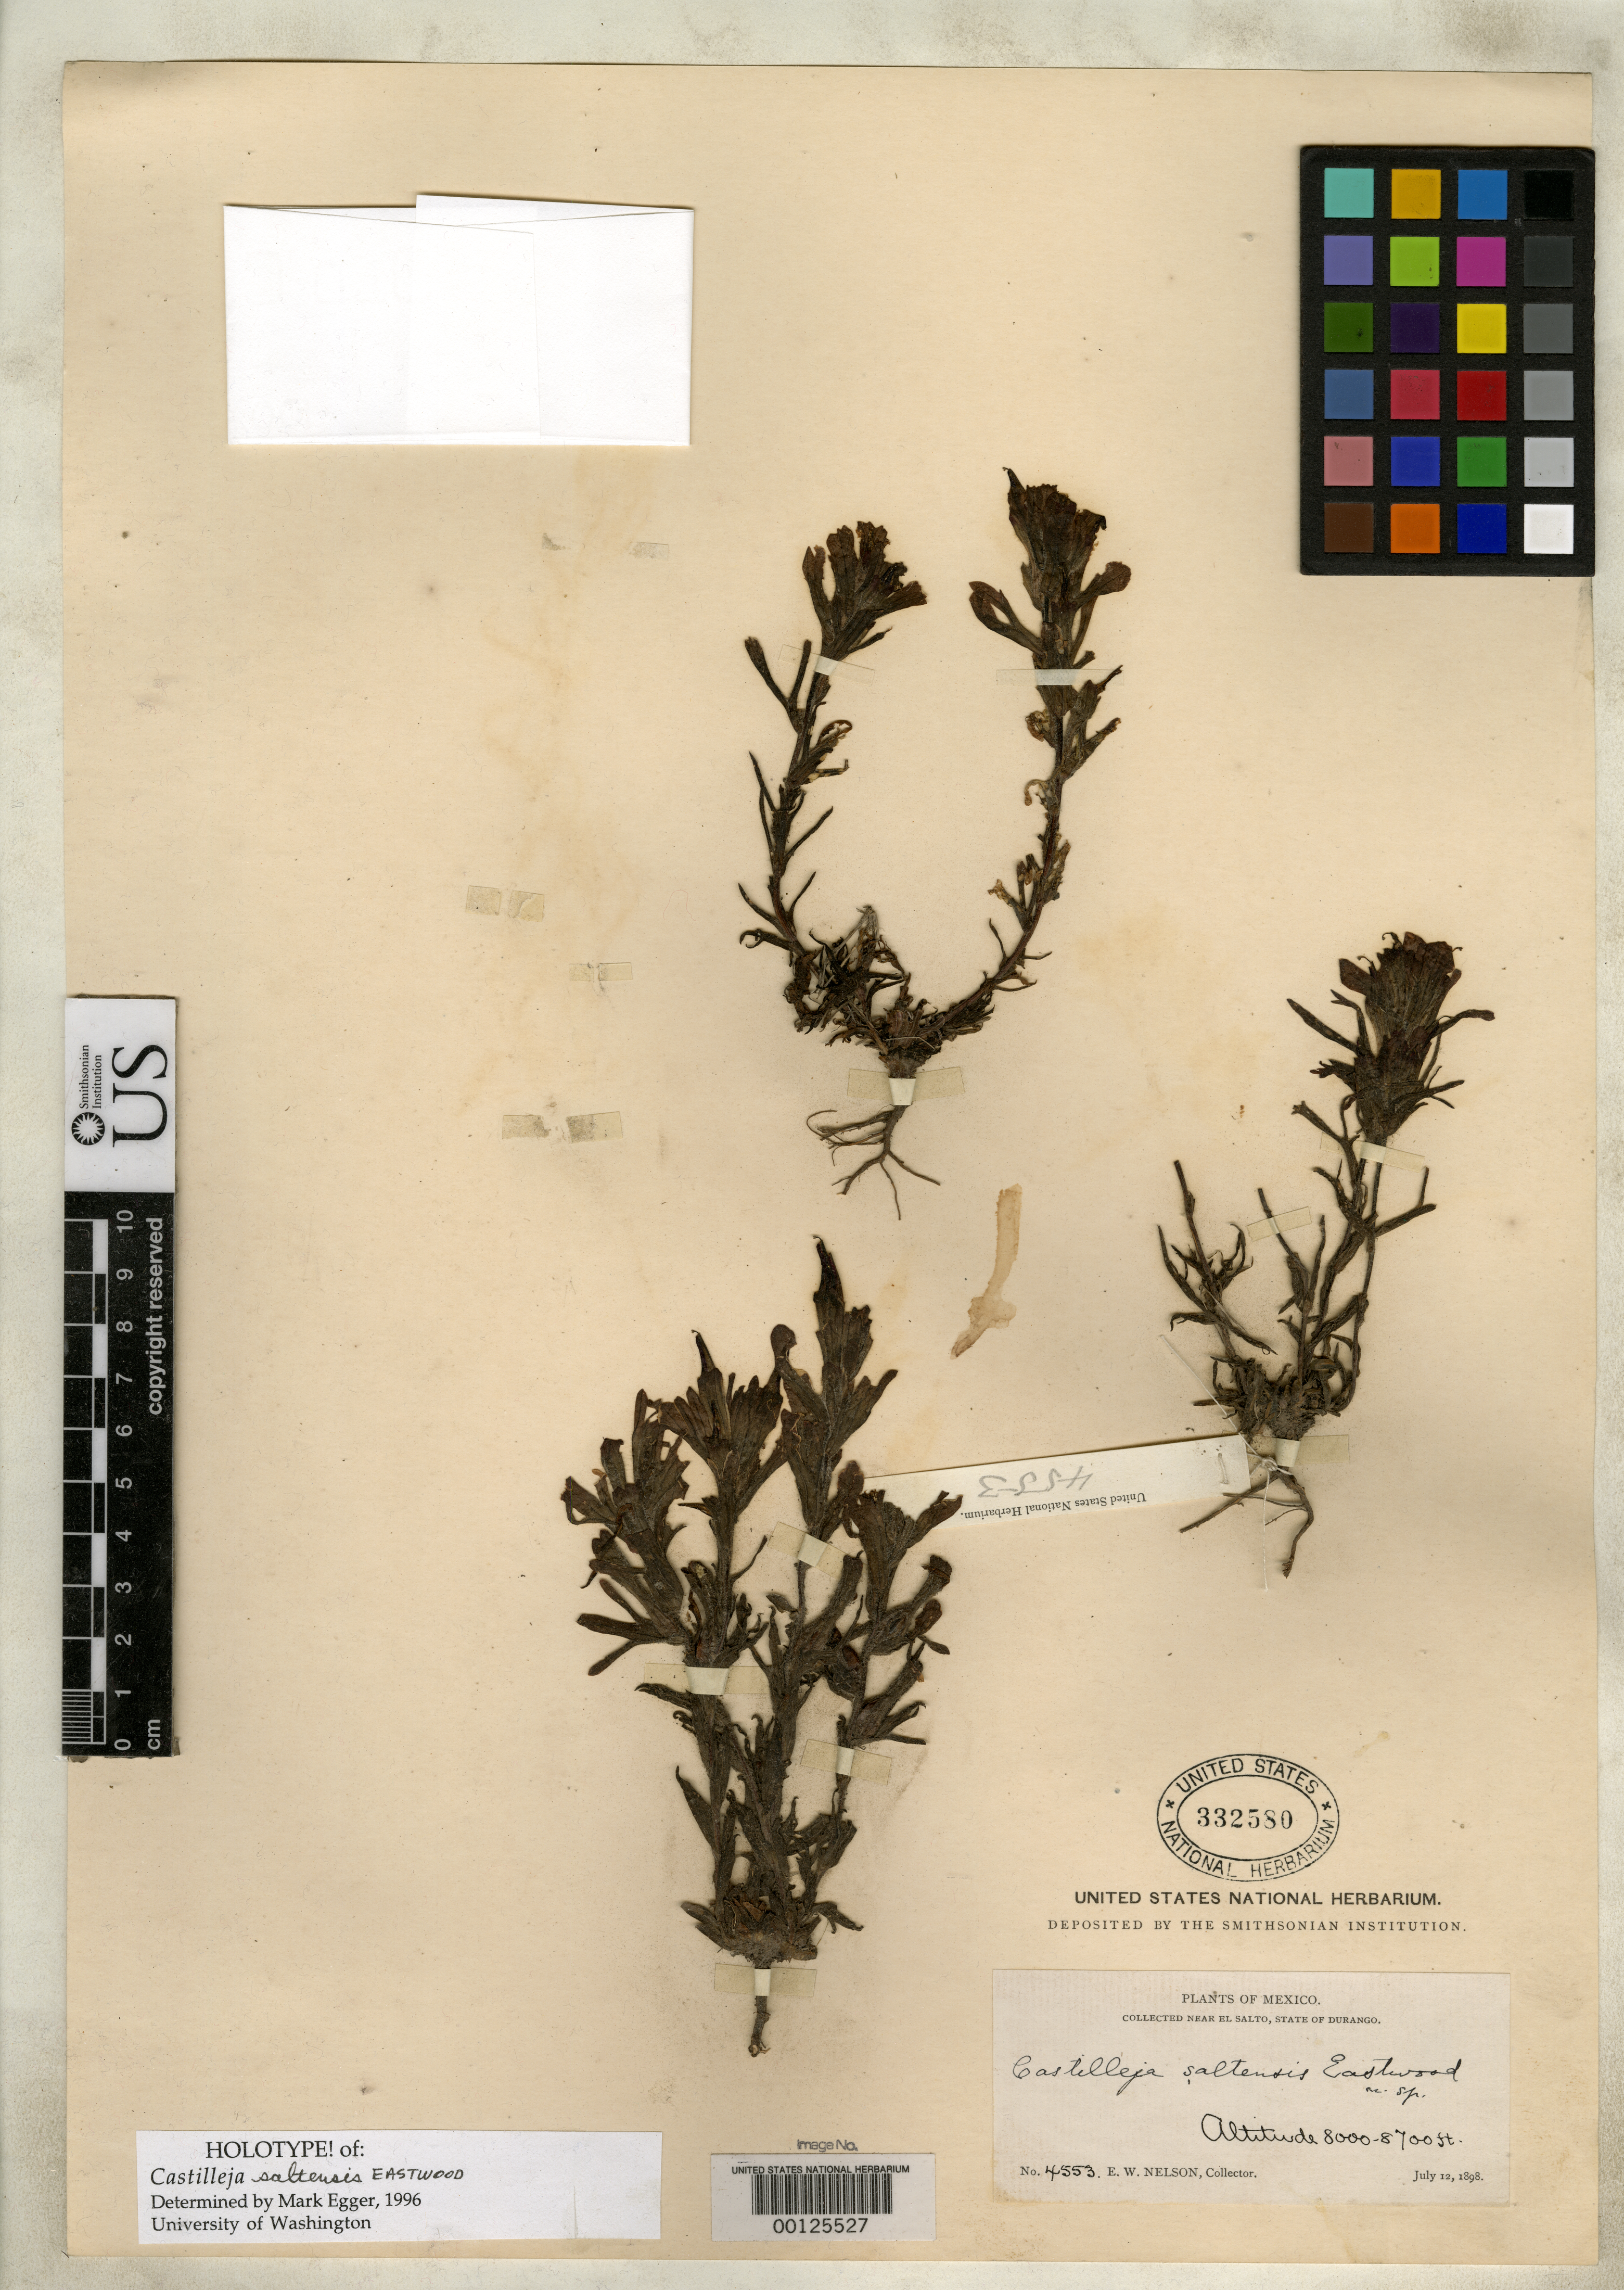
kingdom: Plantae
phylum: Tracheophyta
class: Magnoliopsida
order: Lamiales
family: Orobanchaceae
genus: Castilleja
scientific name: Castilleja saltensis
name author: Eastw.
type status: Holotype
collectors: E. W. Nelson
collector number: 4553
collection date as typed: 12 Jul 1898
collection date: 1898-07-12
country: Mexico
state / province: Durango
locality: Near El Salto.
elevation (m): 2438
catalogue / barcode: US 332580